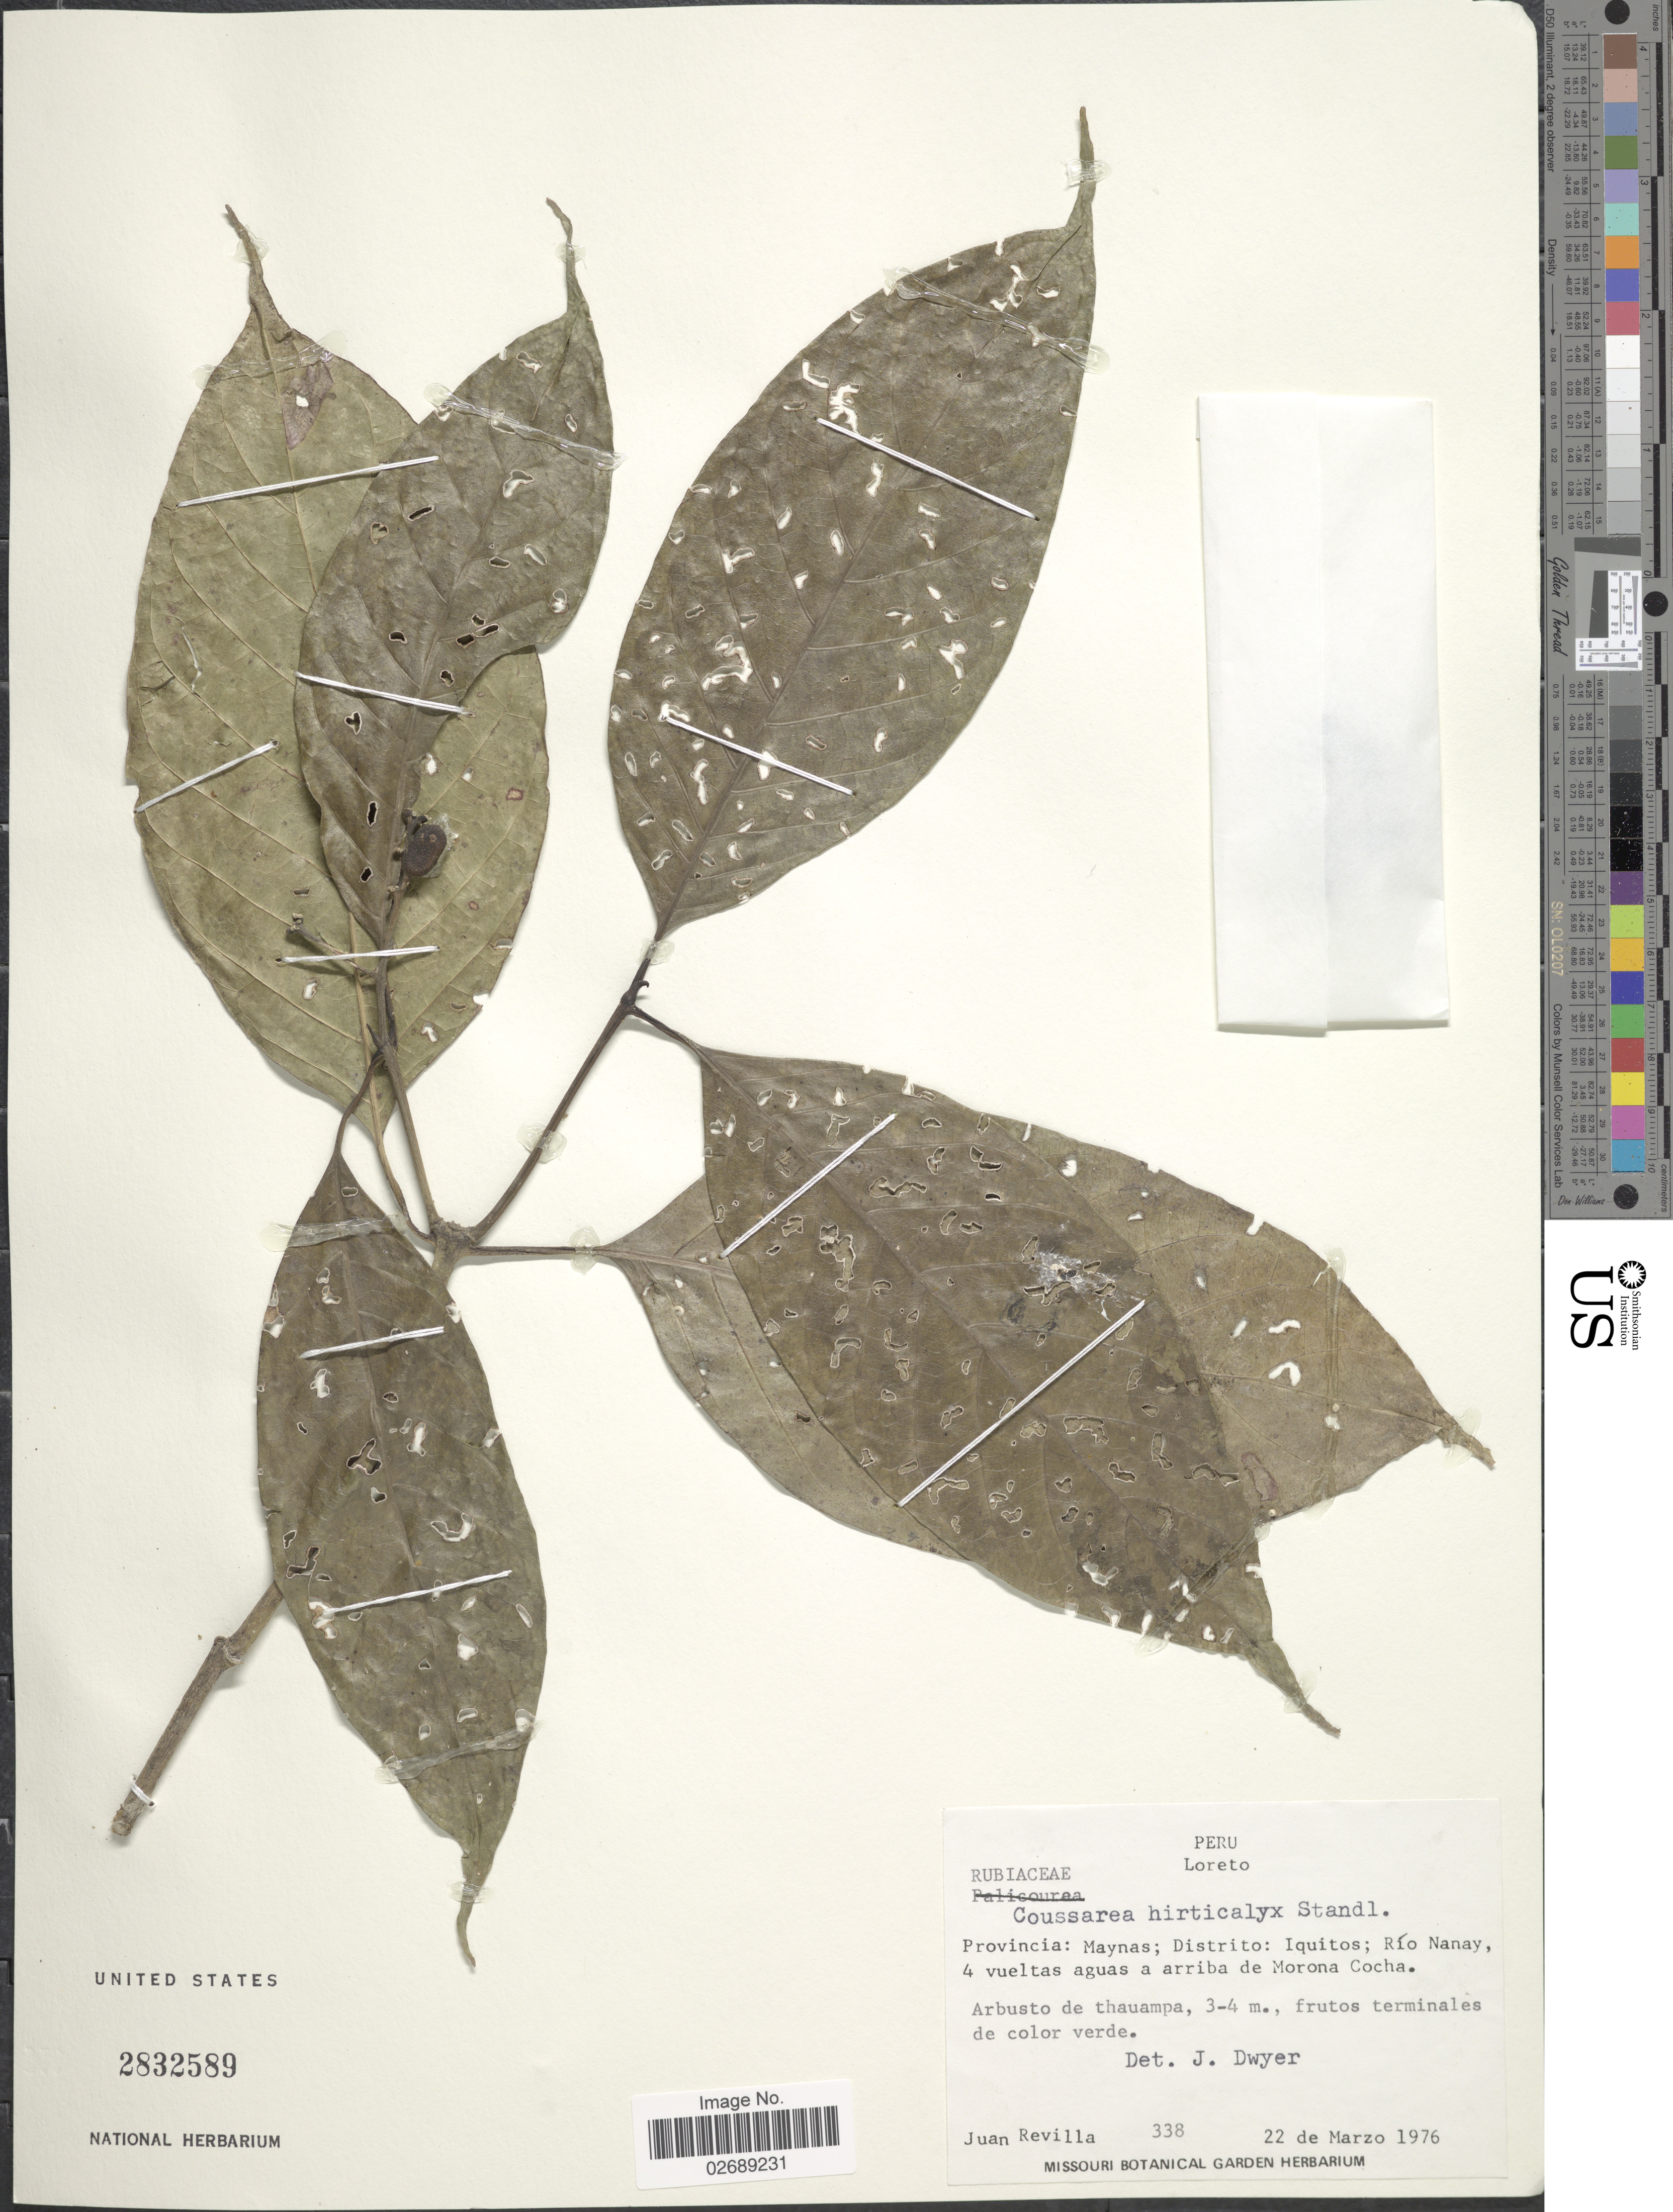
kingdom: Plantae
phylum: Tracheophyta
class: Magnoliopsida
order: Gentianales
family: Rubiaceae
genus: Coussarea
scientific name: Coussarea hirticalyx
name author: Standl.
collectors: J. Revilla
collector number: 338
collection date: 1976-03-22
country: Peru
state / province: Loreto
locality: Provincia: Maynas; Distrito: Iquitos; Rio Nanay, 4 vueltas aguas a arriba de Morona Cocha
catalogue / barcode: US 2832589